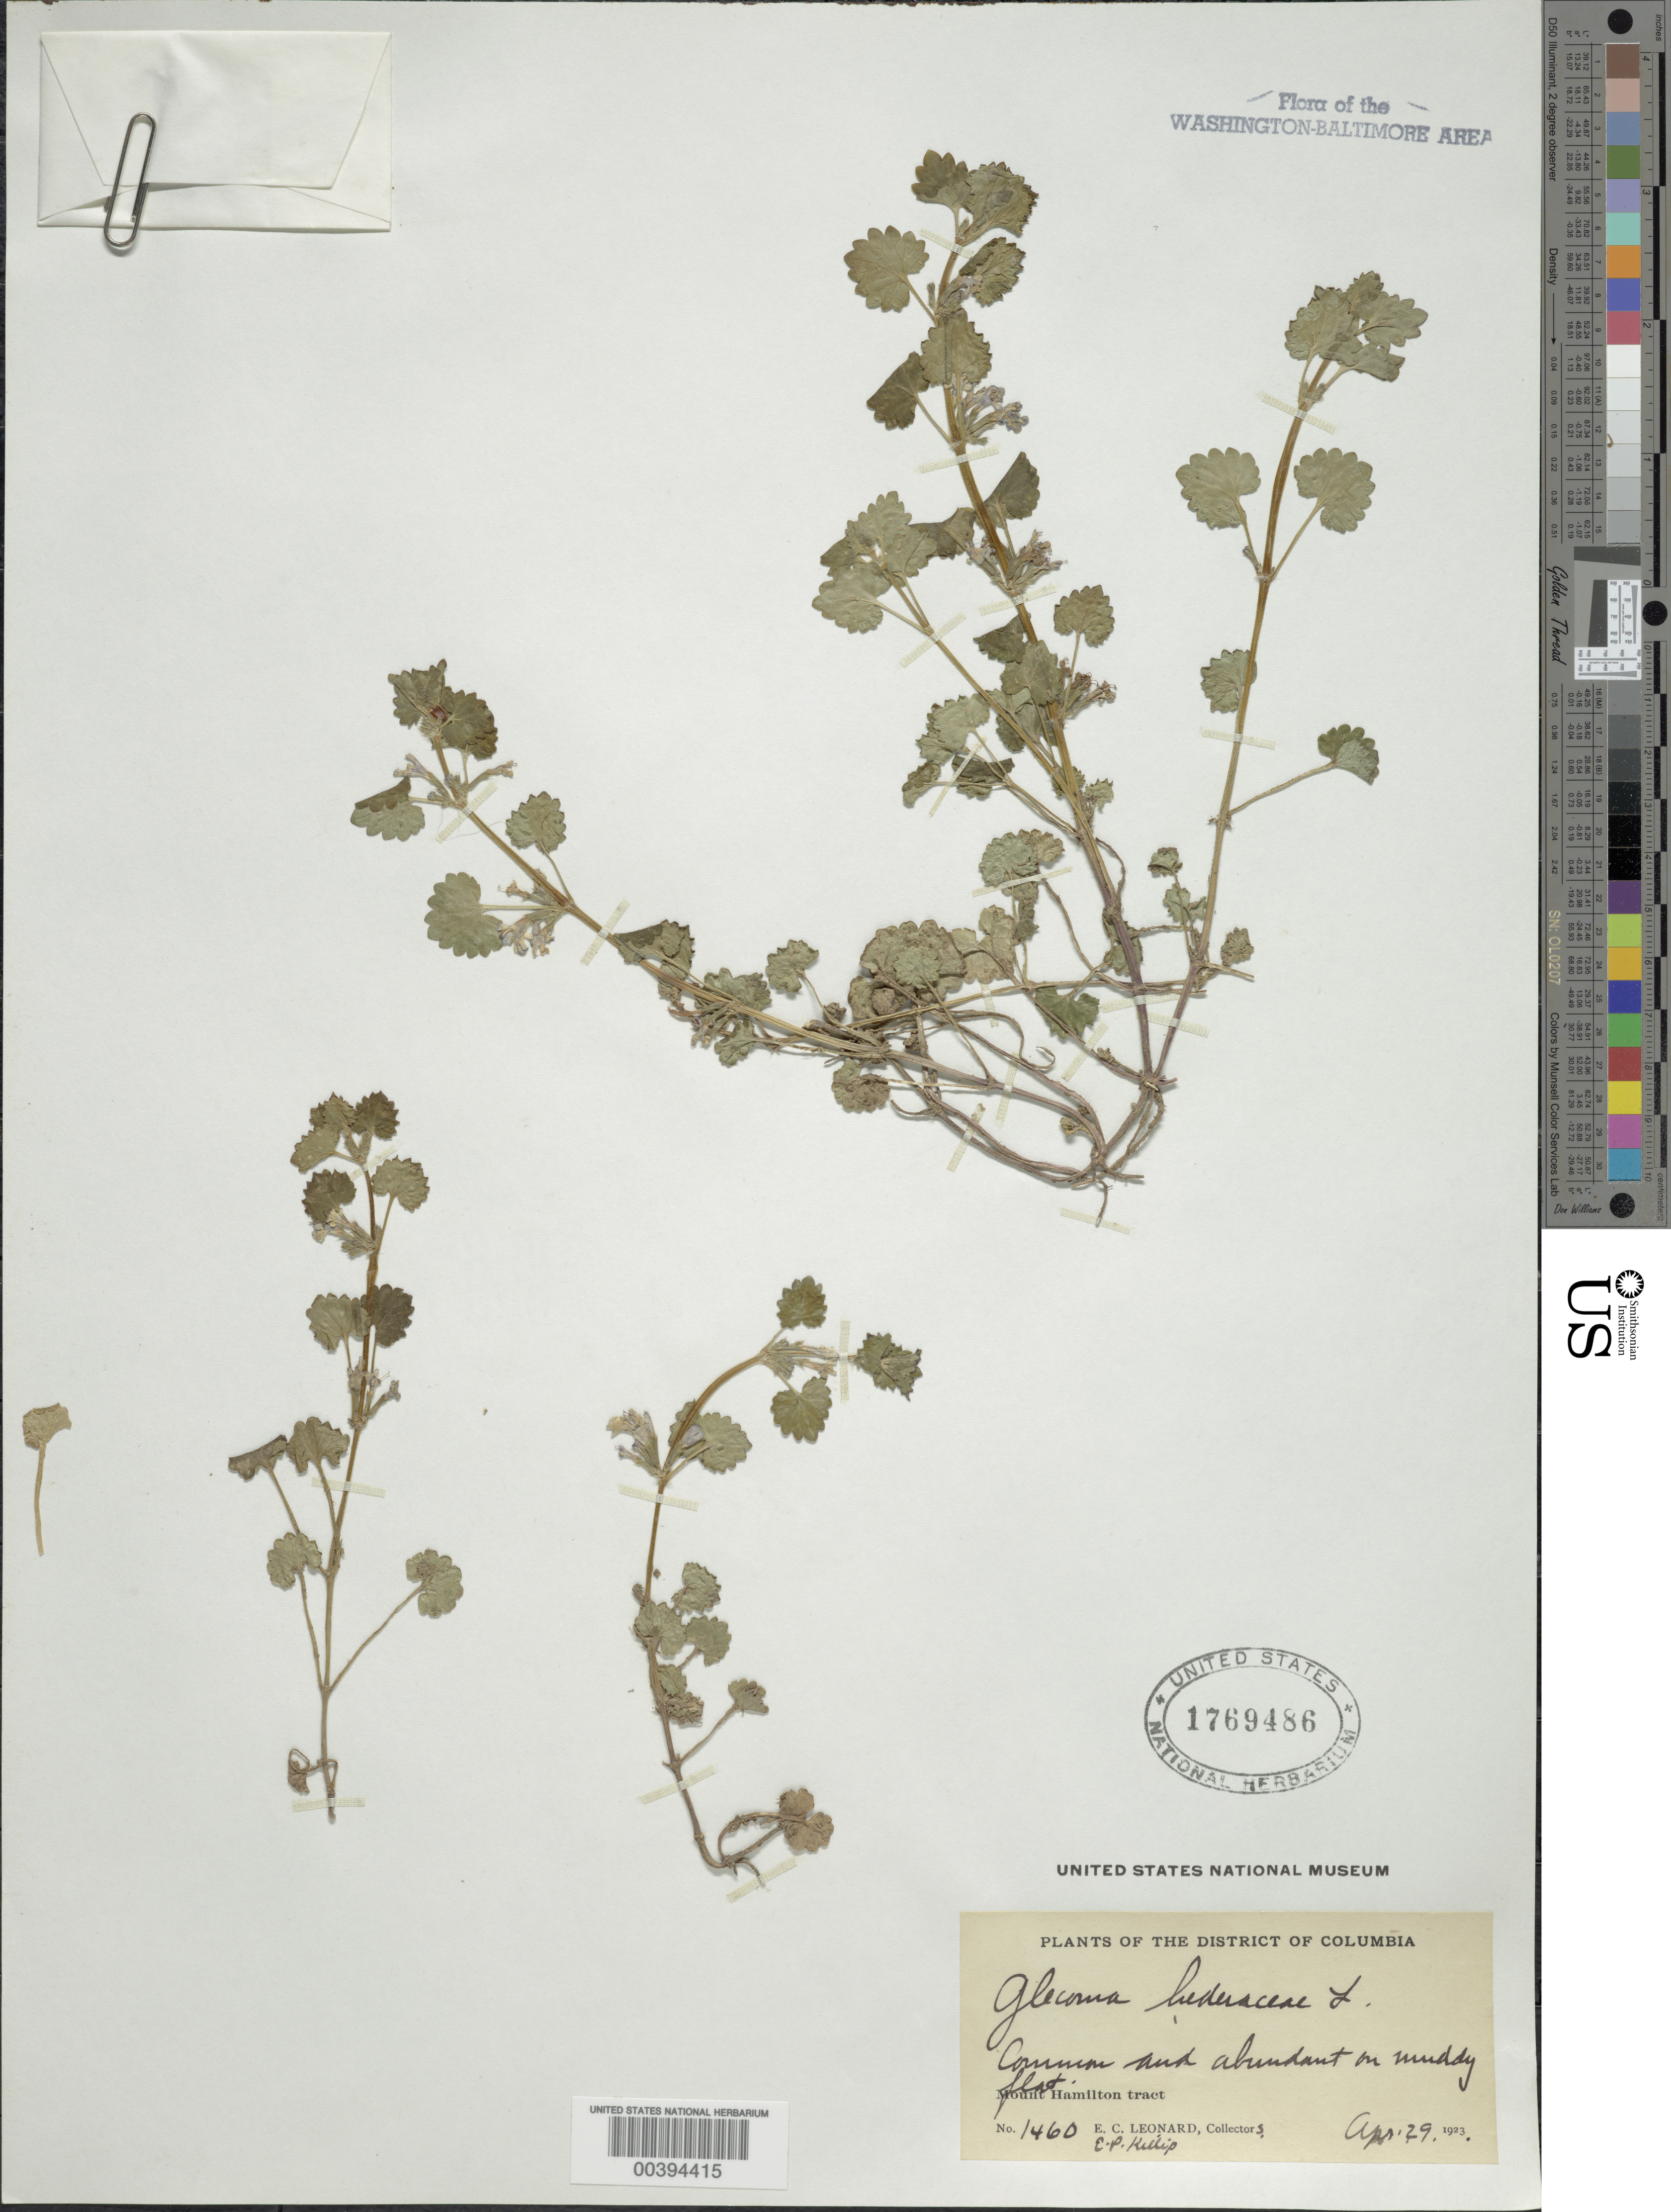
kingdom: Plantae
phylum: Tracheophyta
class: Magnoliopsida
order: Lamiales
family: Lamiaceae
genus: Glechoma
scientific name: Glechoma hederacea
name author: L.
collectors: E. C. Leonard & E. P. Killip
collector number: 1460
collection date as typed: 29 Apr 1923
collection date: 1923-04-29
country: United States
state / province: District of Columbia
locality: Mount Hamilton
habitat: On muddy flat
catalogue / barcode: US 1769486